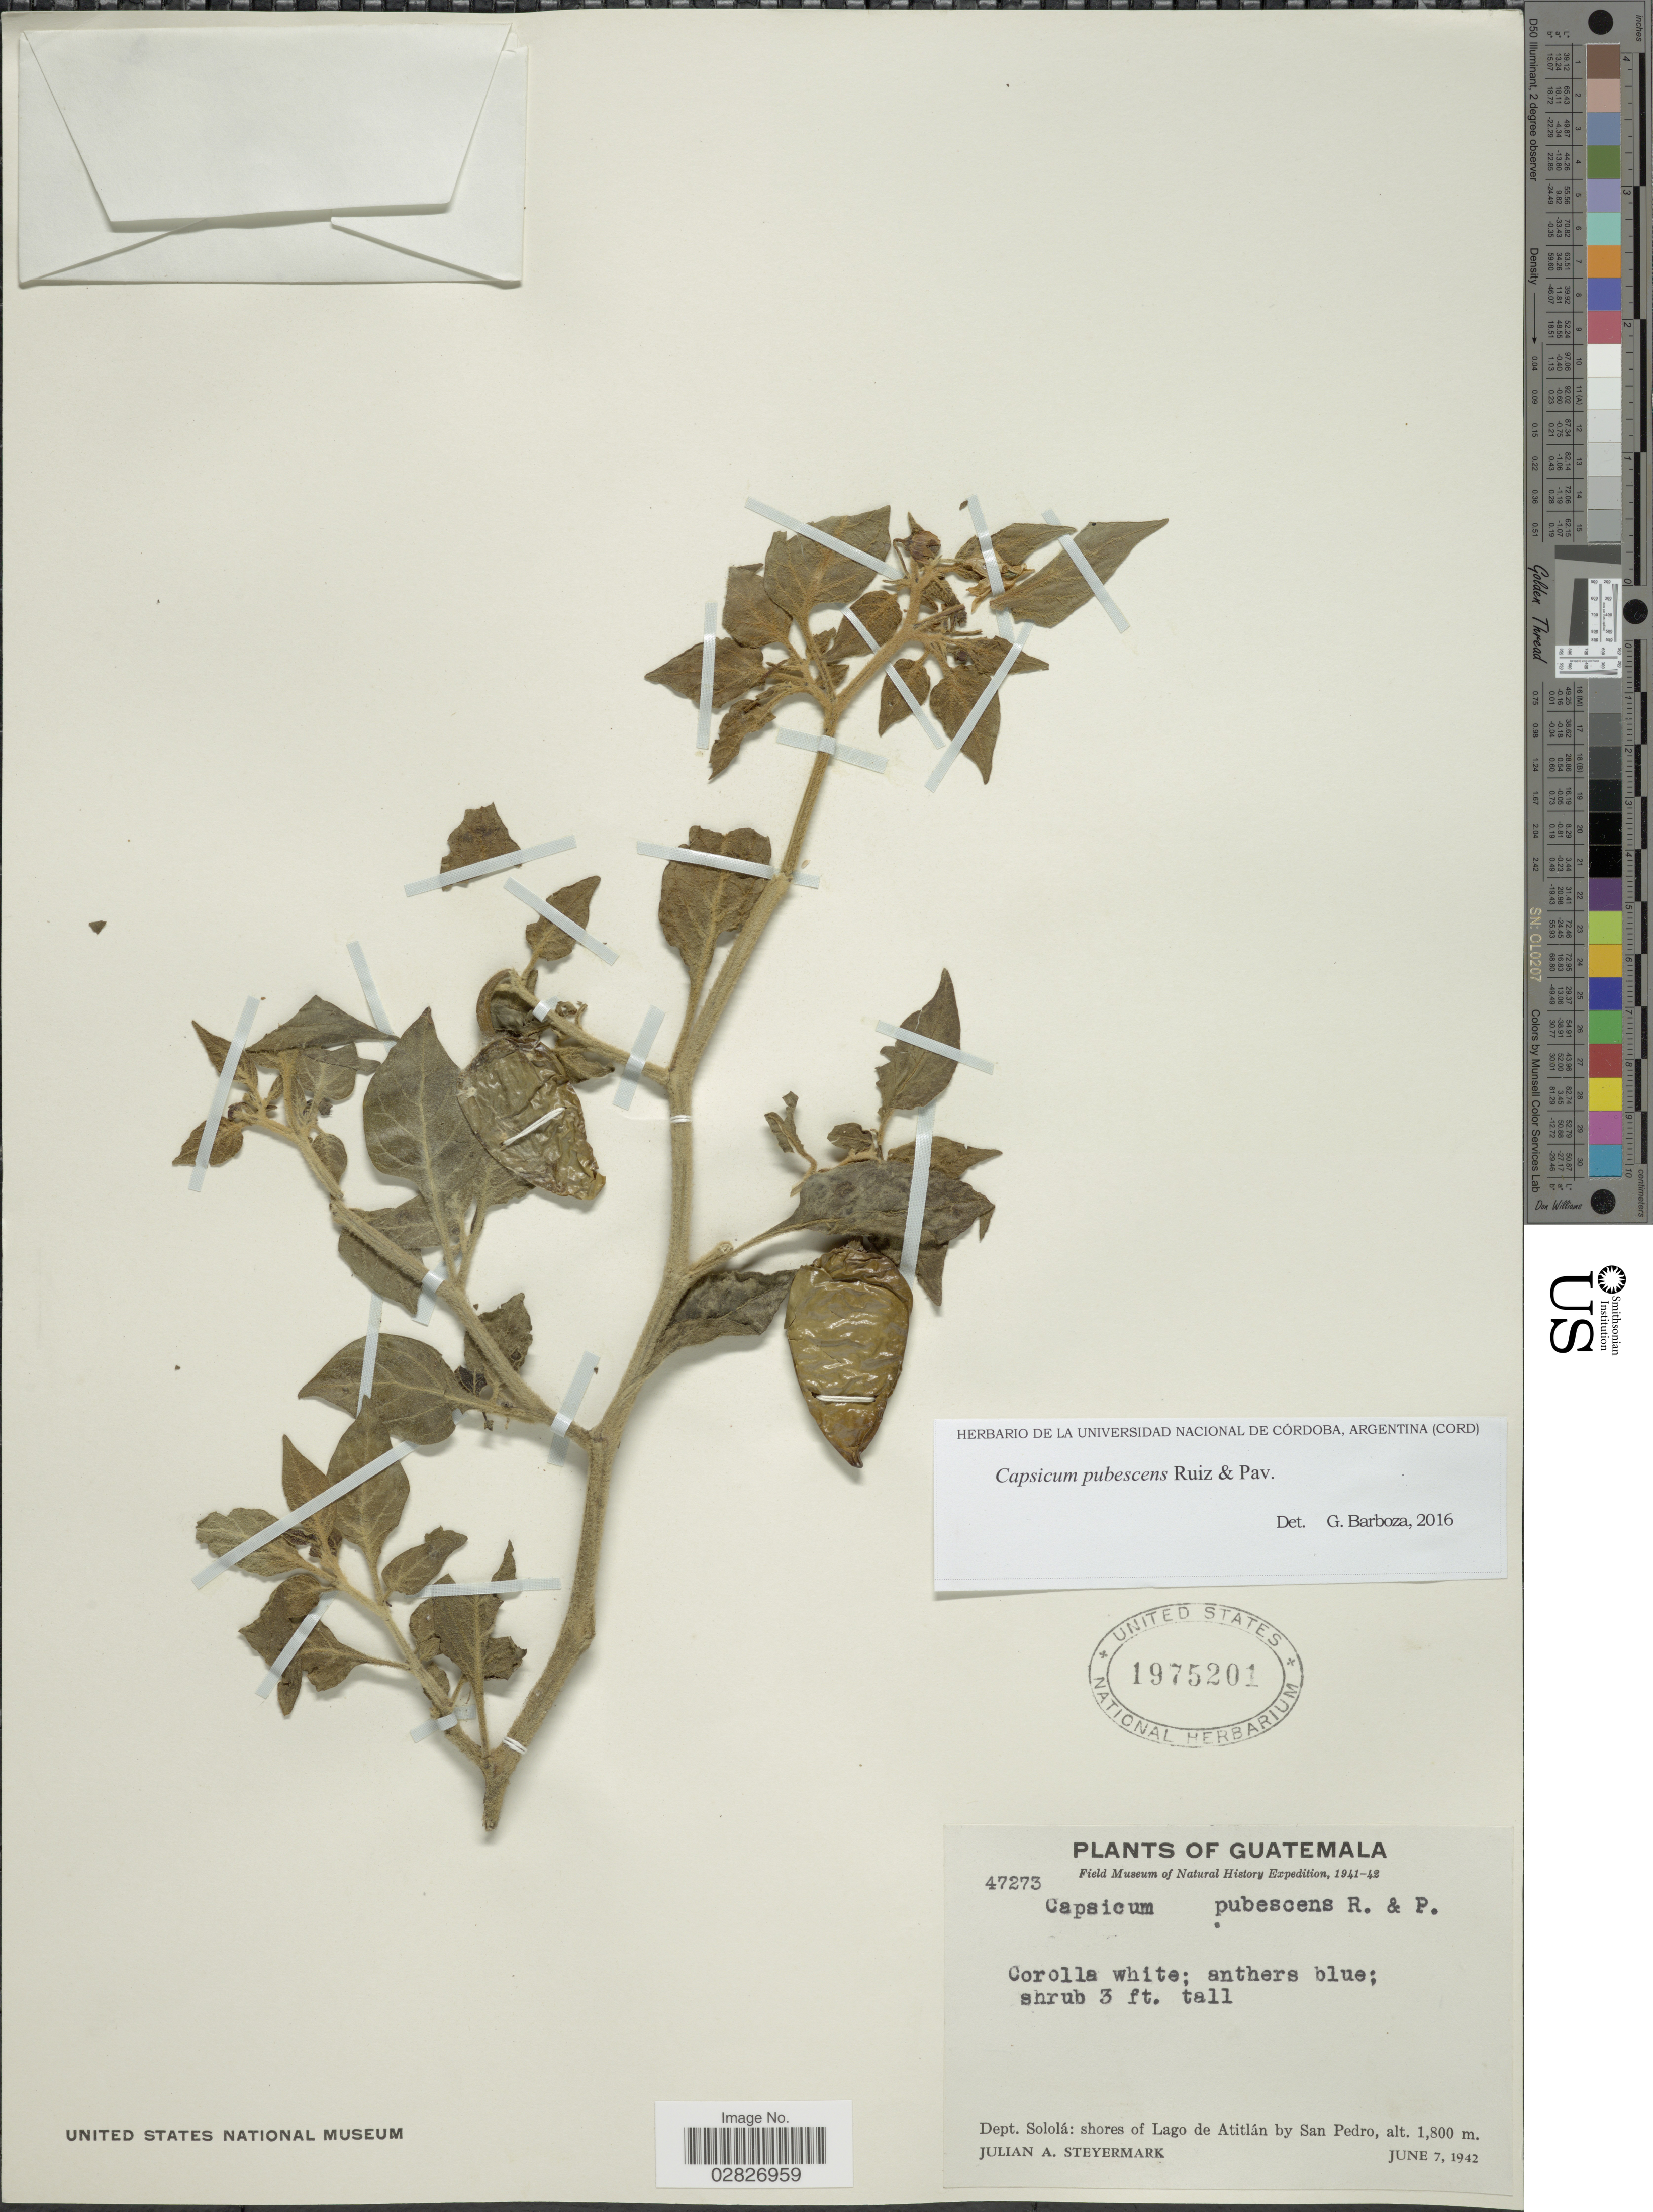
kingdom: Plantae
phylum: Tracheophyta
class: Magnoliopsida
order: Solanales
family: Solanaceae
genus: Capsicum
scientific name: Capsicum pubescens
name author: Ruiz & Pav.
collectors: J. Steyermark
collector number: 47273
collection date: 1942-06-07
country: Guatemala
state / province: Sololá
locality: Dept. Sololá, shores of Lago de Atitlán by San Pedro.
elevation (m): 1800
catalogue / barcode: US 1975201